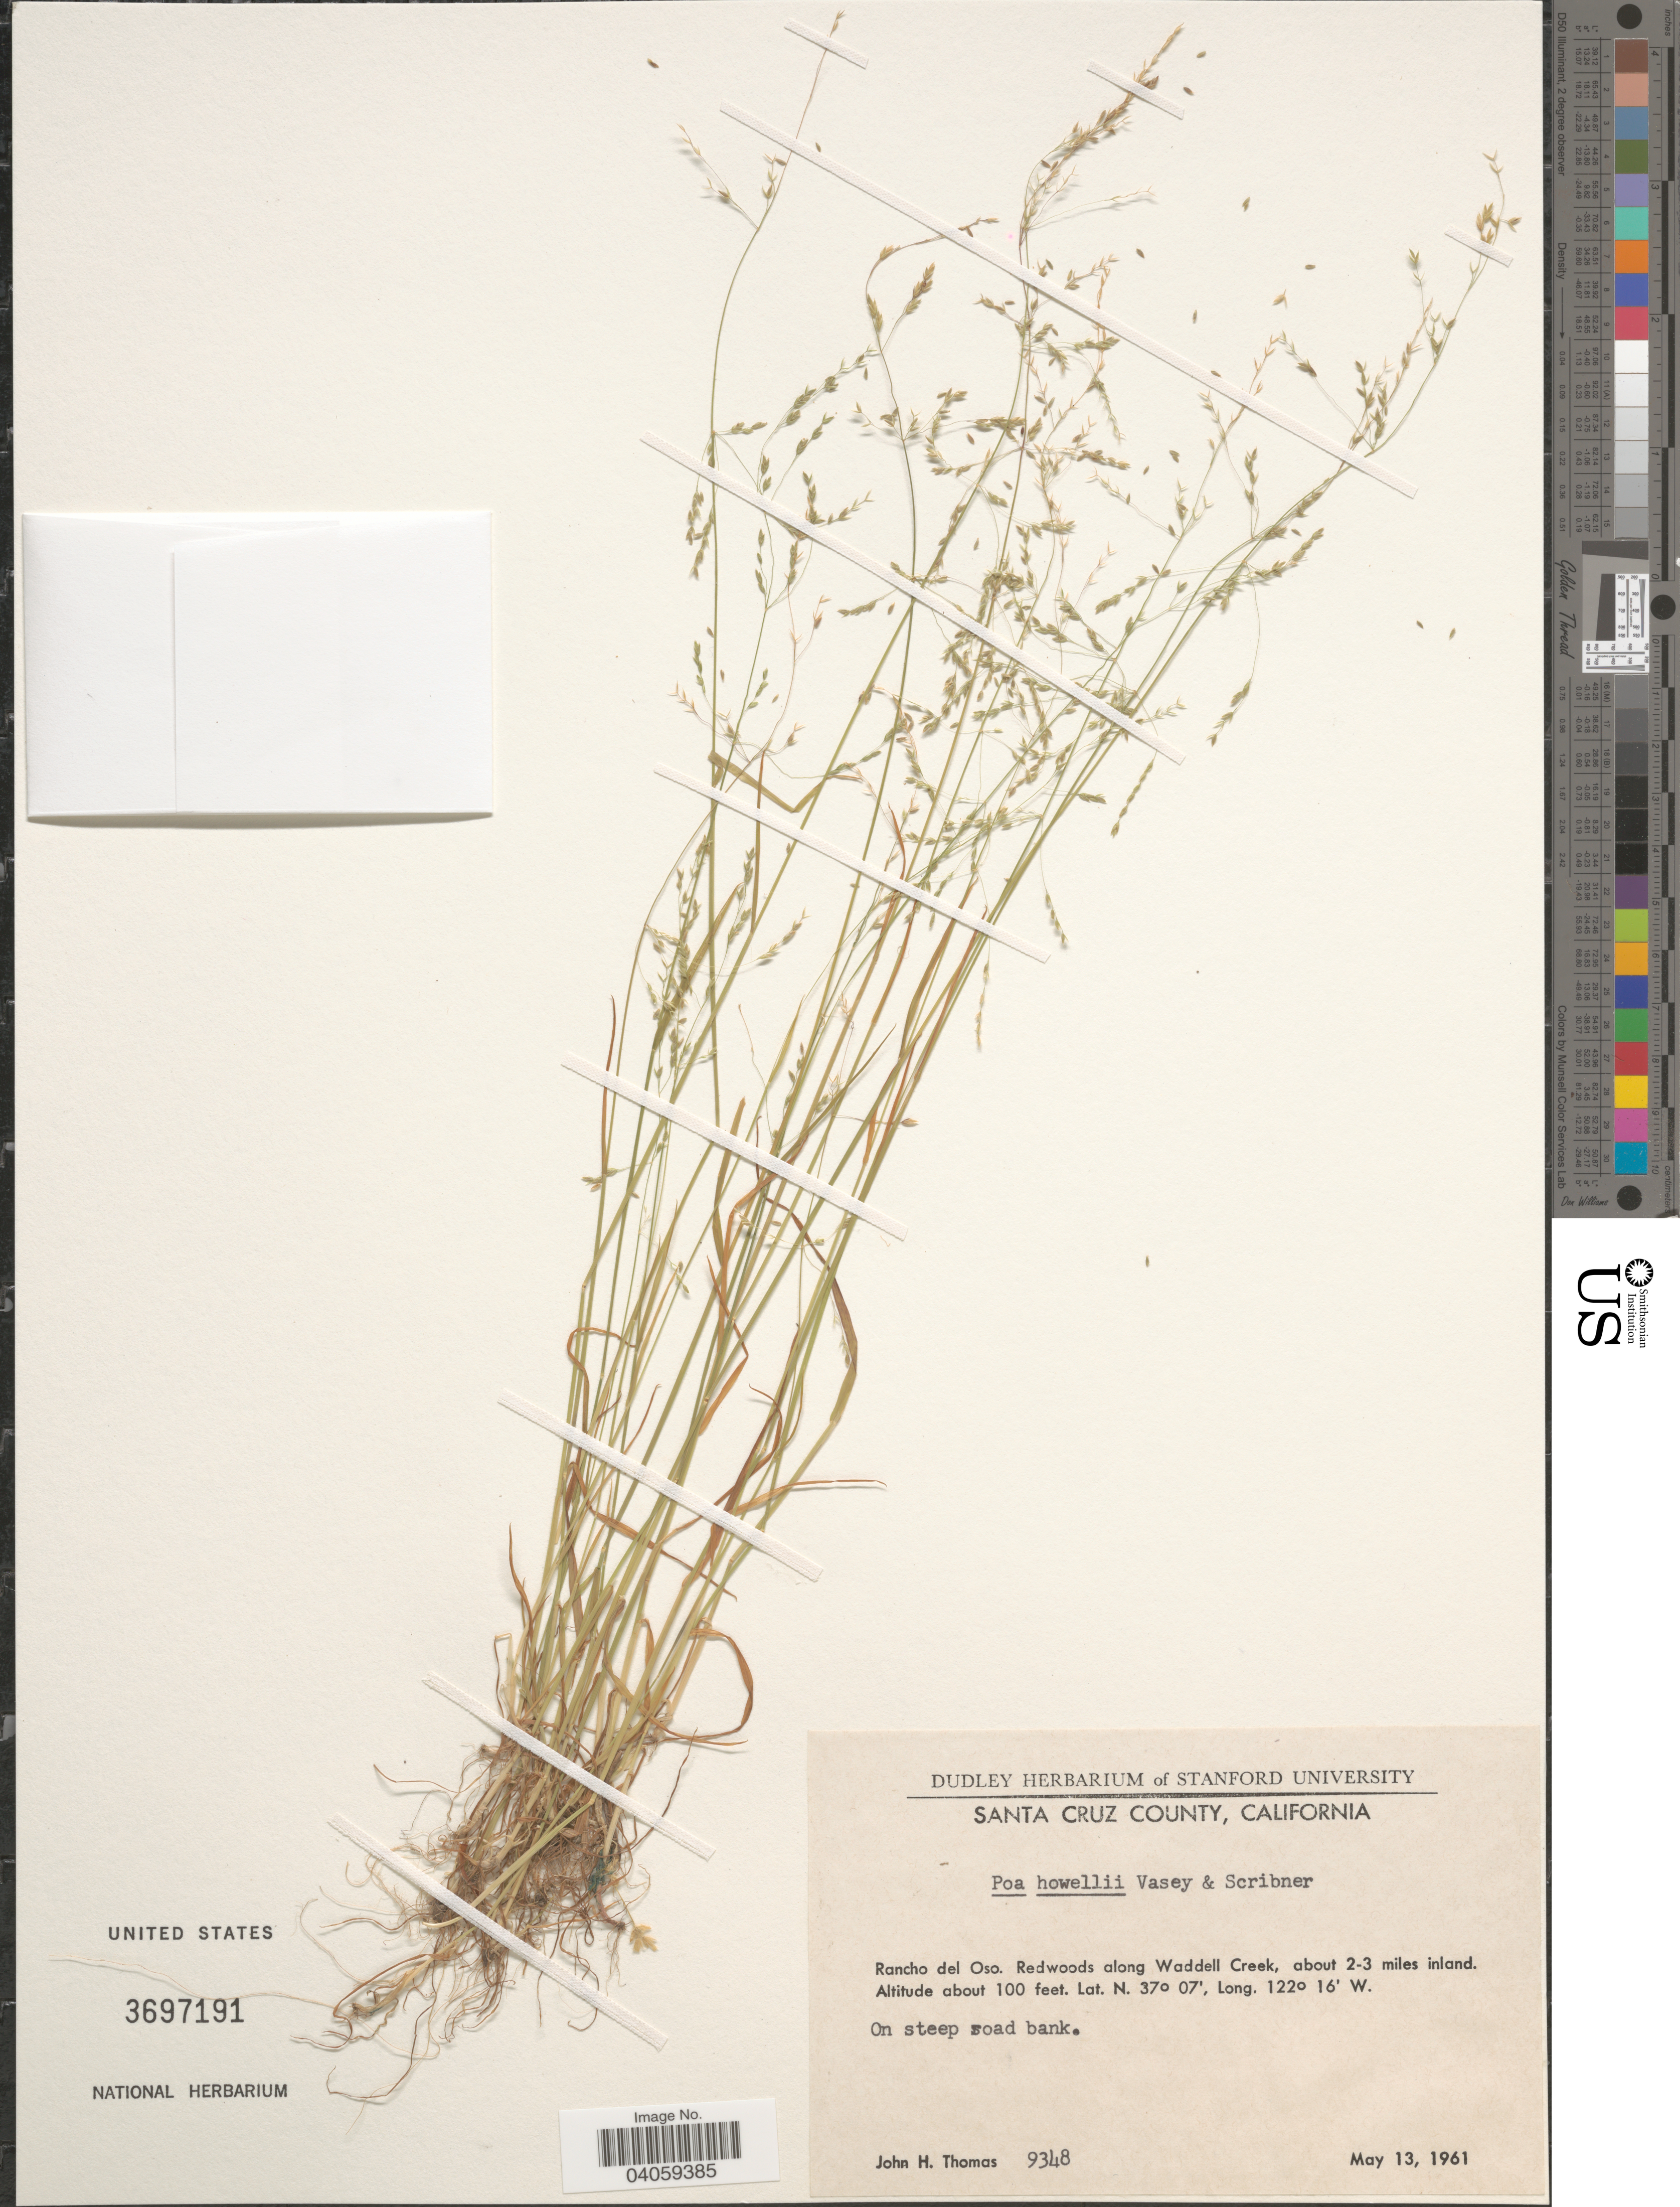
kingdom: Plantae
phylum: Tracheophyta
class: Liliopsida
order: Poales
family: Poaceae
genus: Poa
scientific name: Poa howellii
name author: Vasey & Scribn.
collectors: J. H. Thomas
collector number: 9348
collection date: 1961-05-13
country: United States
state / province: California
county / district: Santa Cruz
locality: Santa Cruz County. Rancho del Oso. Redwoods along Waddell Creek, about 2-3 miles inland.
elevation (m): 30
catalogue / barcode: US 3697191